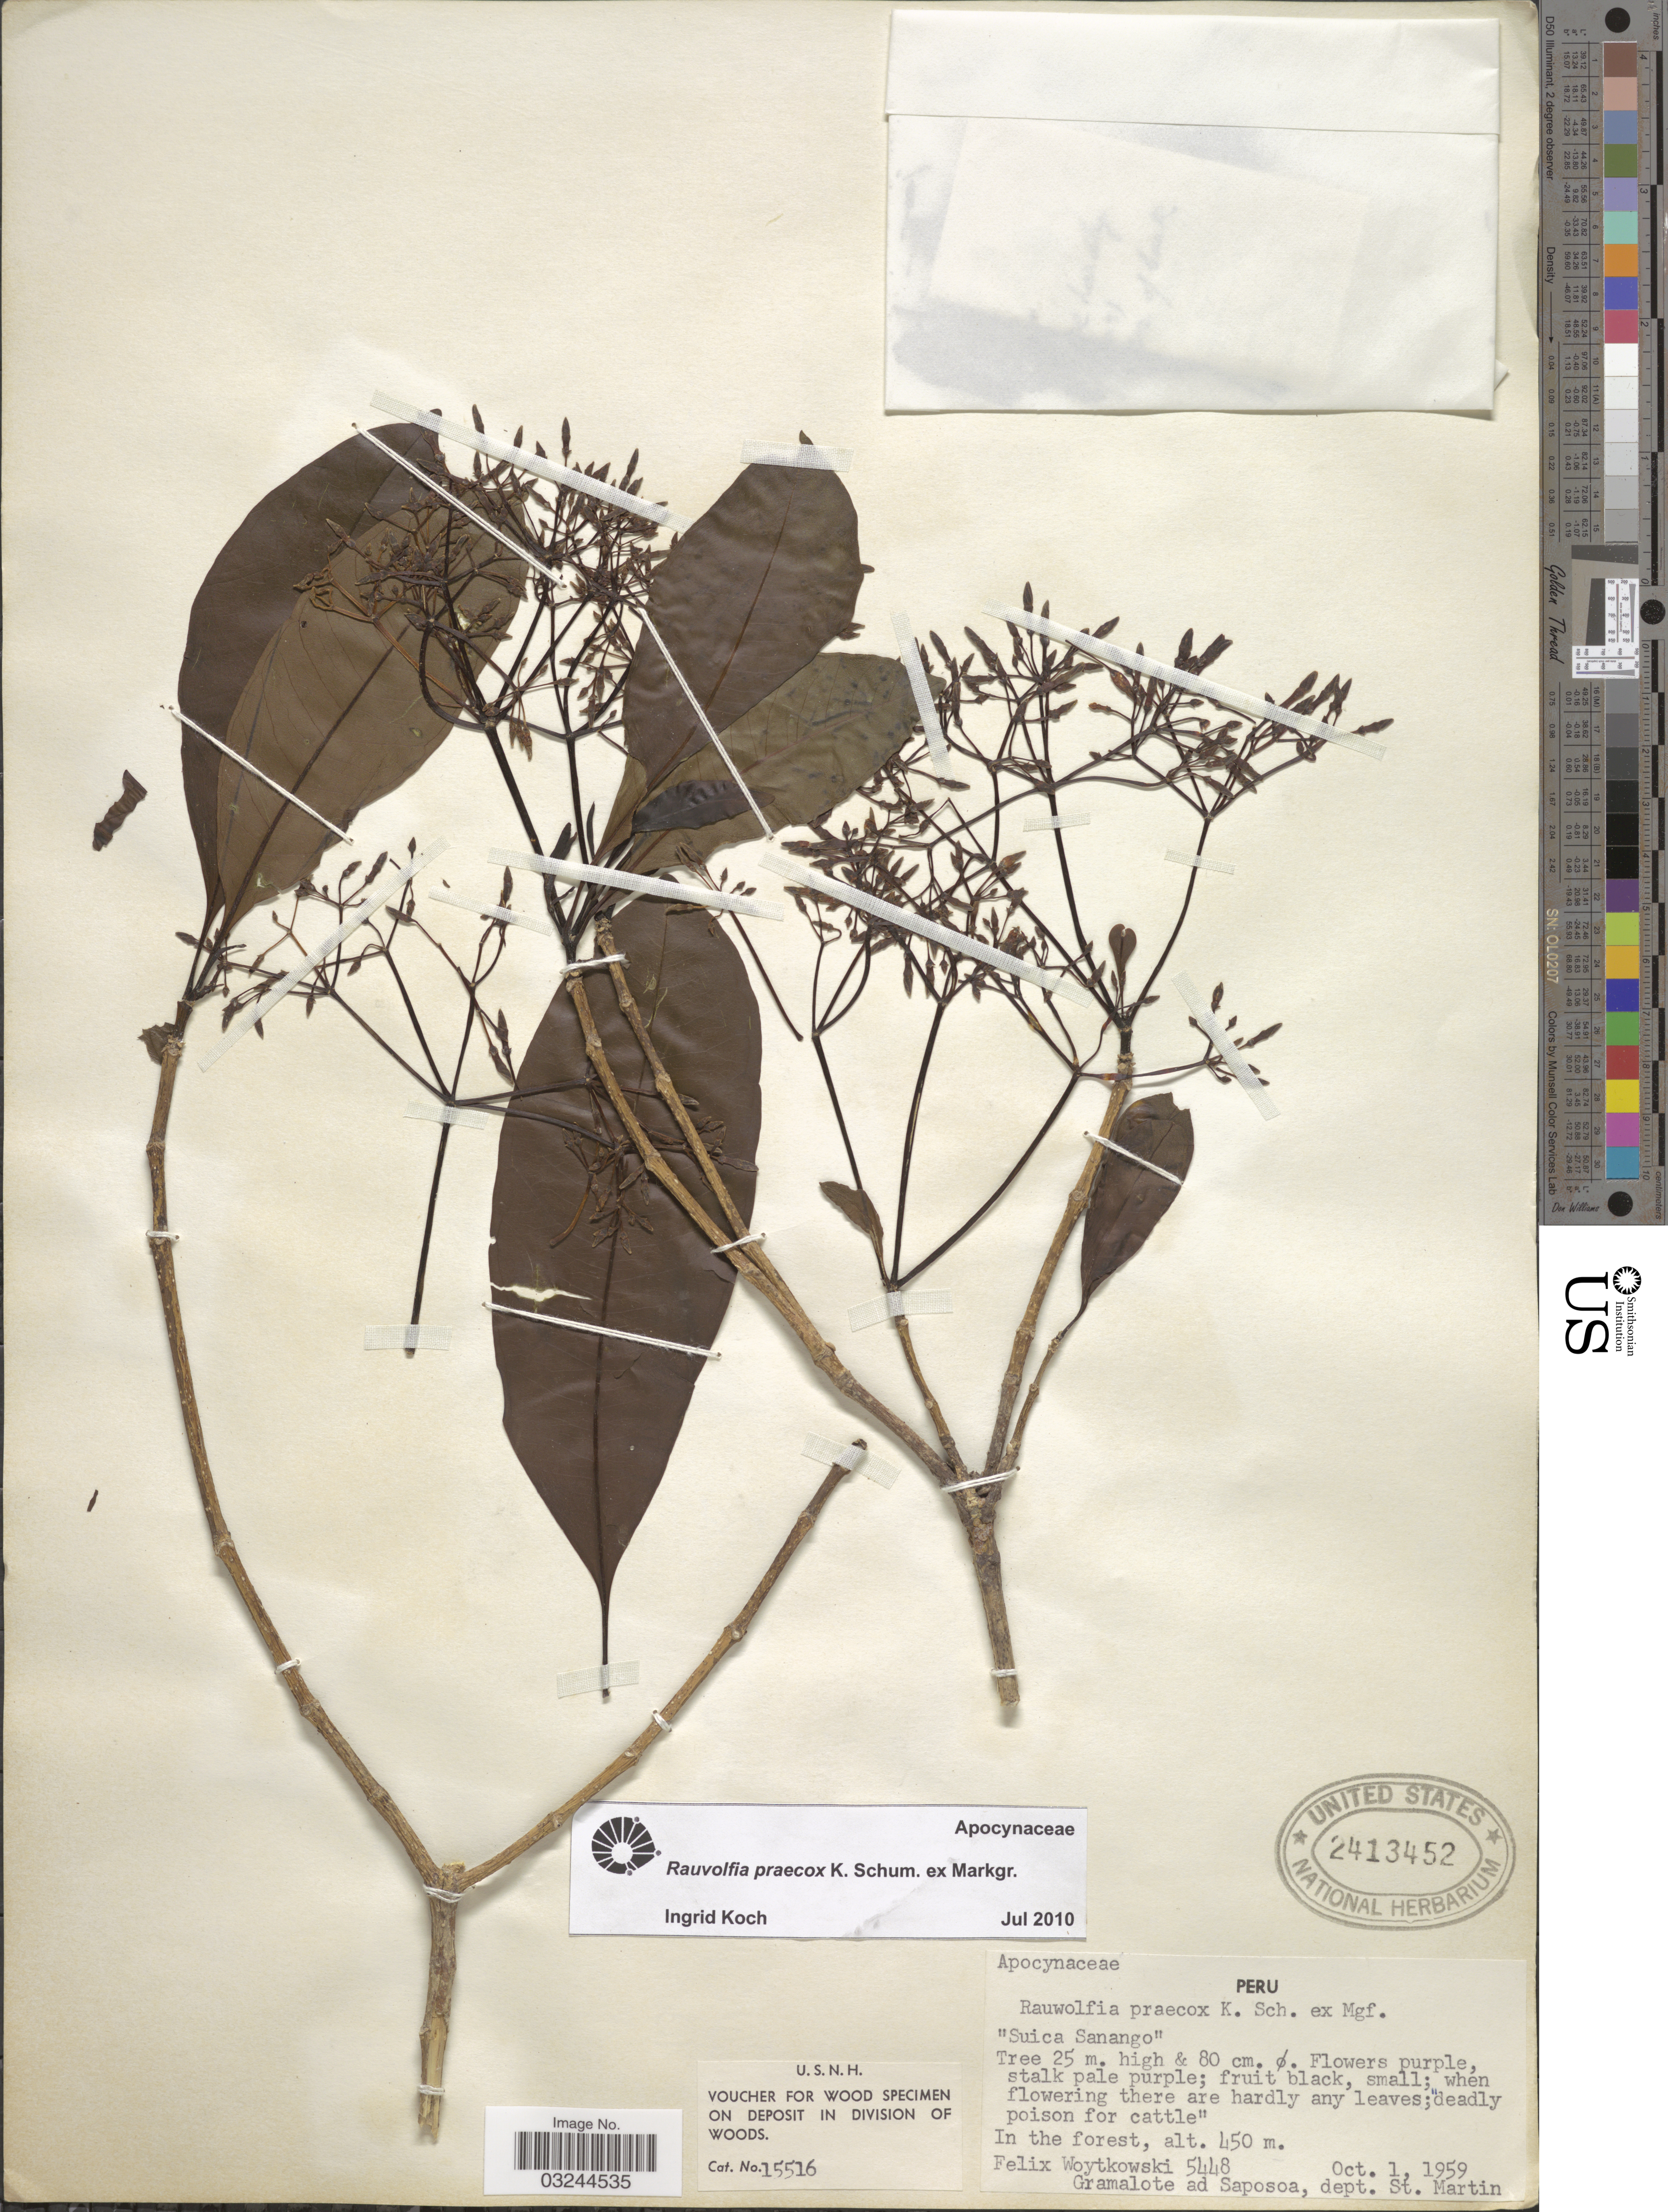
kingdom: Plantae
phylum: Tracheophyta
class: Magnoliopsida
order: Gentianales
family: Apocynaceae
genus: Rauvolfia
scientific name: Rauvolfia praecox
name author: K. Schum. ex Markgr.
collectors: F. Woytkowski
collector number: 5448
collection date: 1959-10-01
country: Peru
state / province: San Martín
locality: Gramalote ad Saposoa dept. St. Martin.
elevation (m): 450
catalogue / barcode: US 2413452